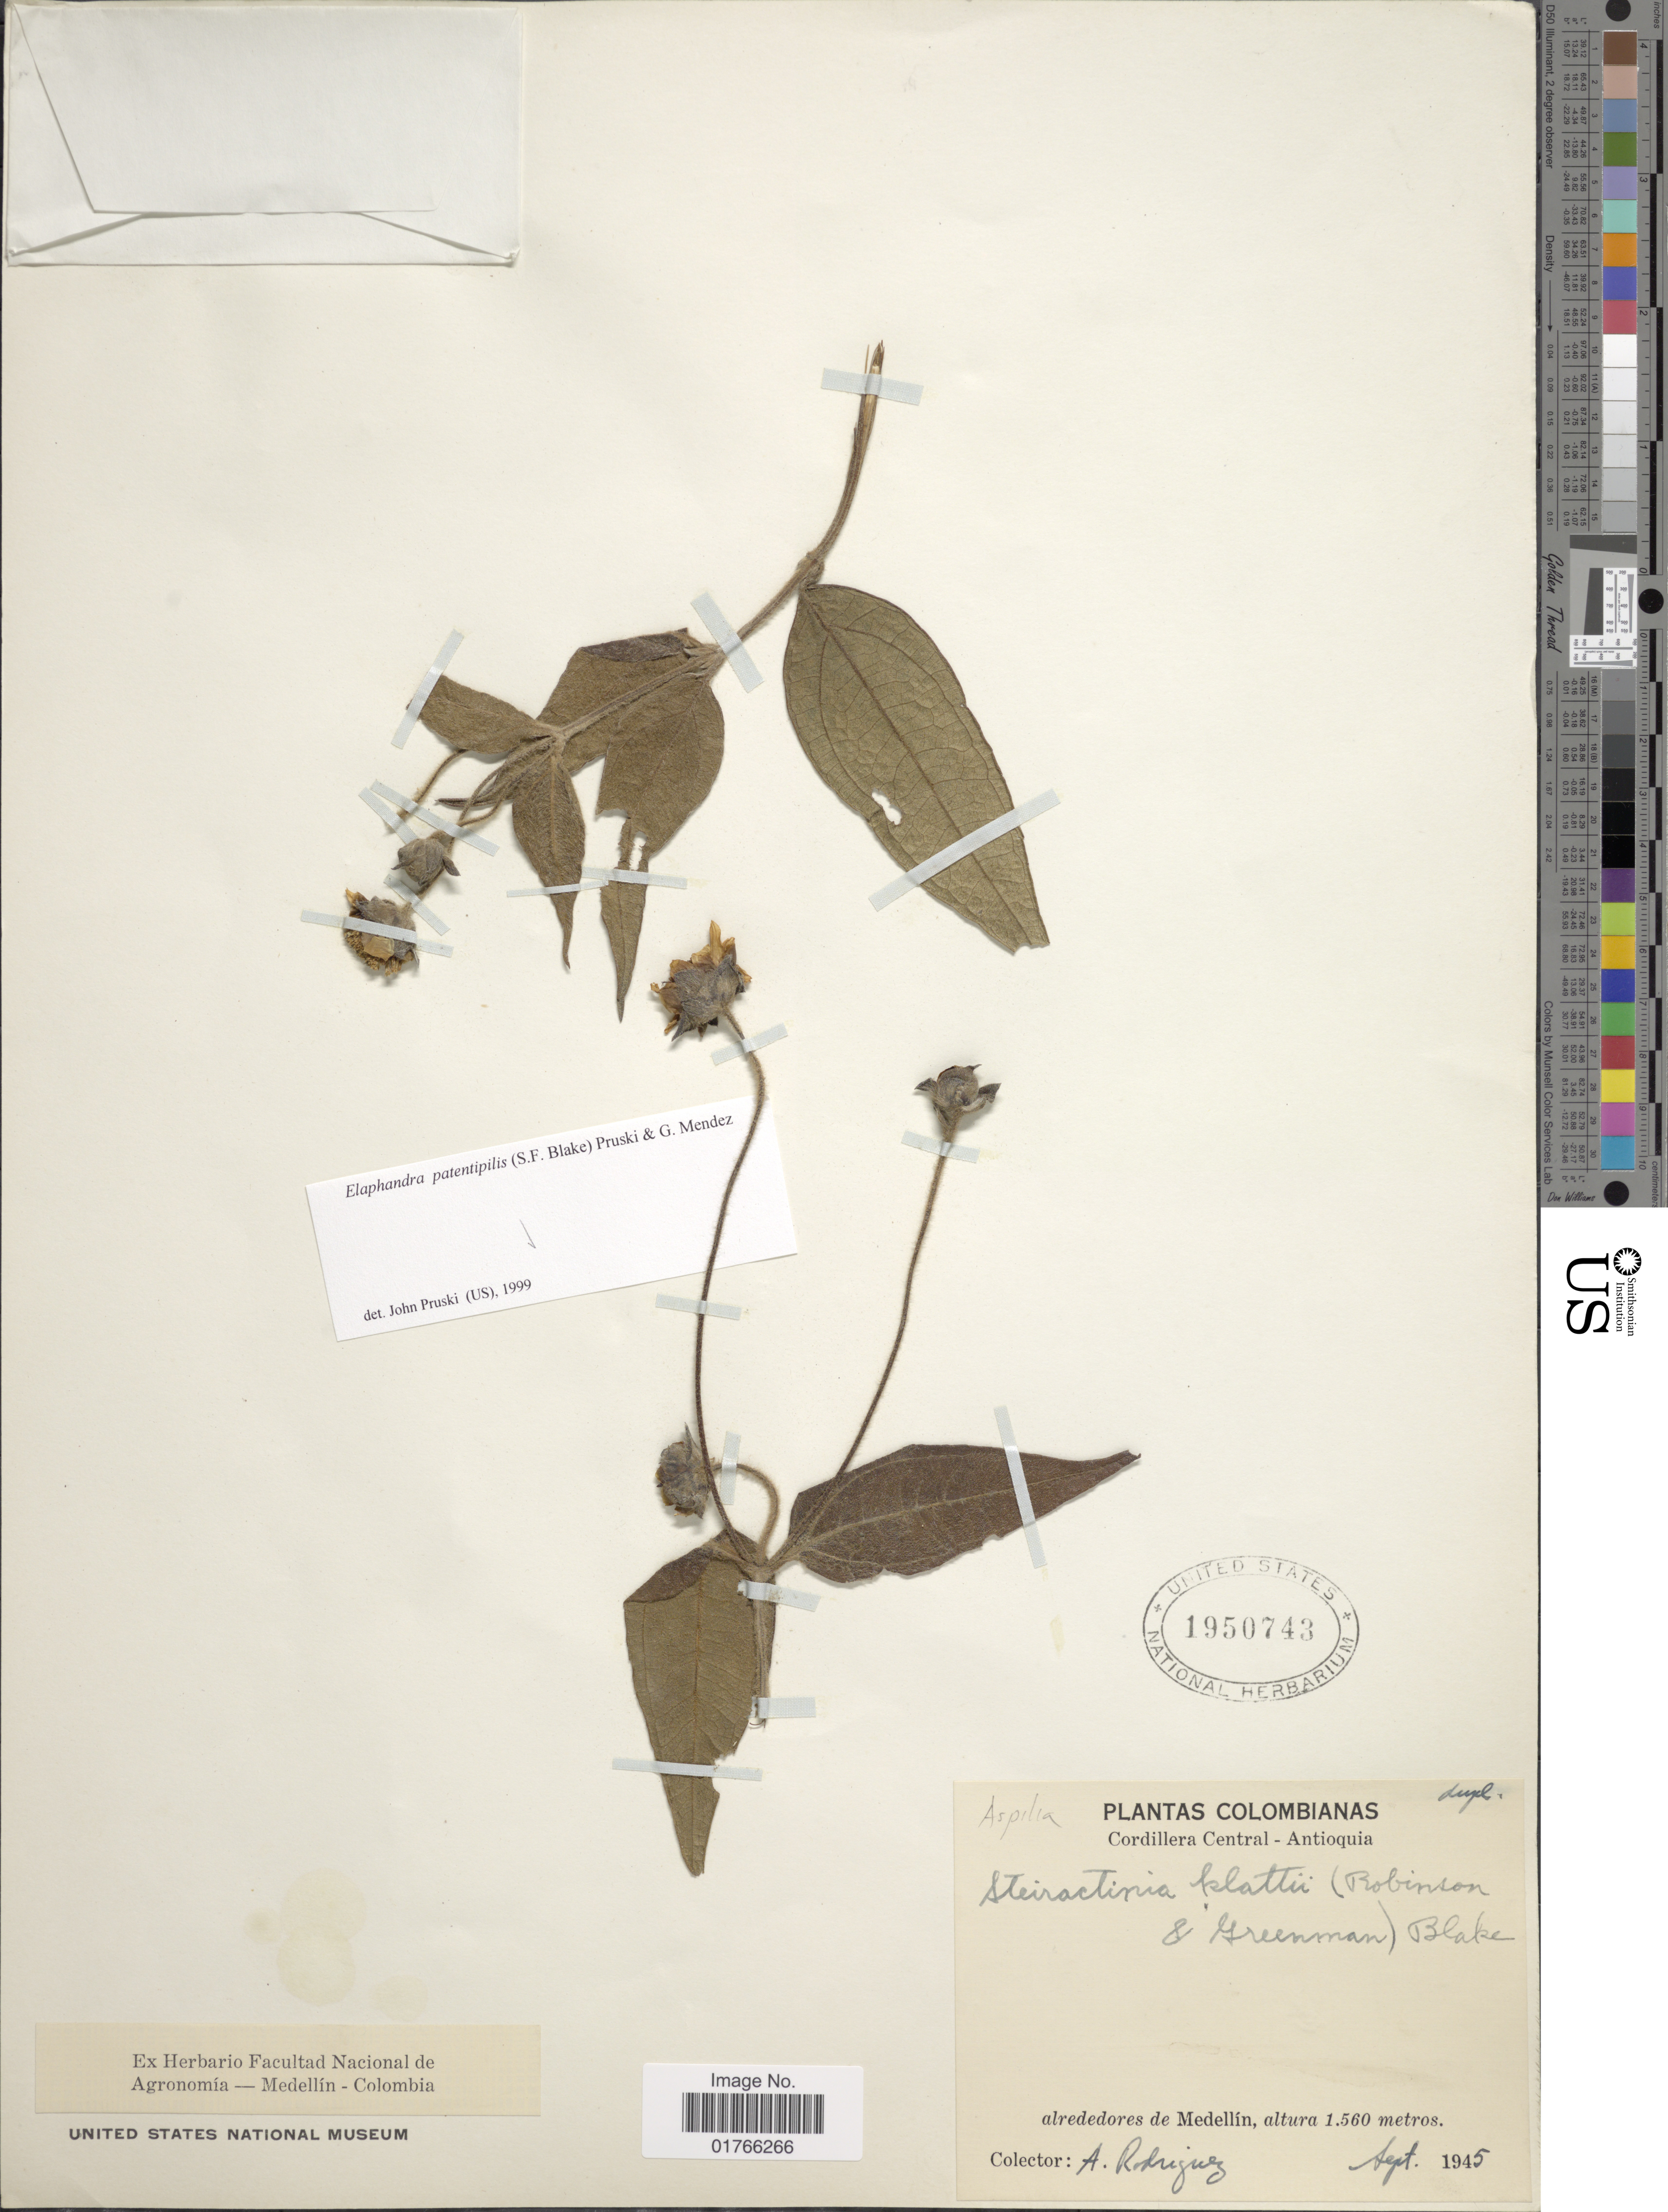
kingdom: Plantae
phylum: Tracheophyta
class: Magnoliopsida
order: Asterales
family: Asteraceae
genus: Elaphandra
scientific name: Elaphandra patentipilis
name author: (S.F. Blake) Pruski & Mendez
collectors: A. Rodriguez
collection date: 1945-09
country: Colombia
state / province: Antioquia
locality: Cordillera Central, alrededores de Medellin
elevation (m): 1560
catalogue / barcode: US 1950743